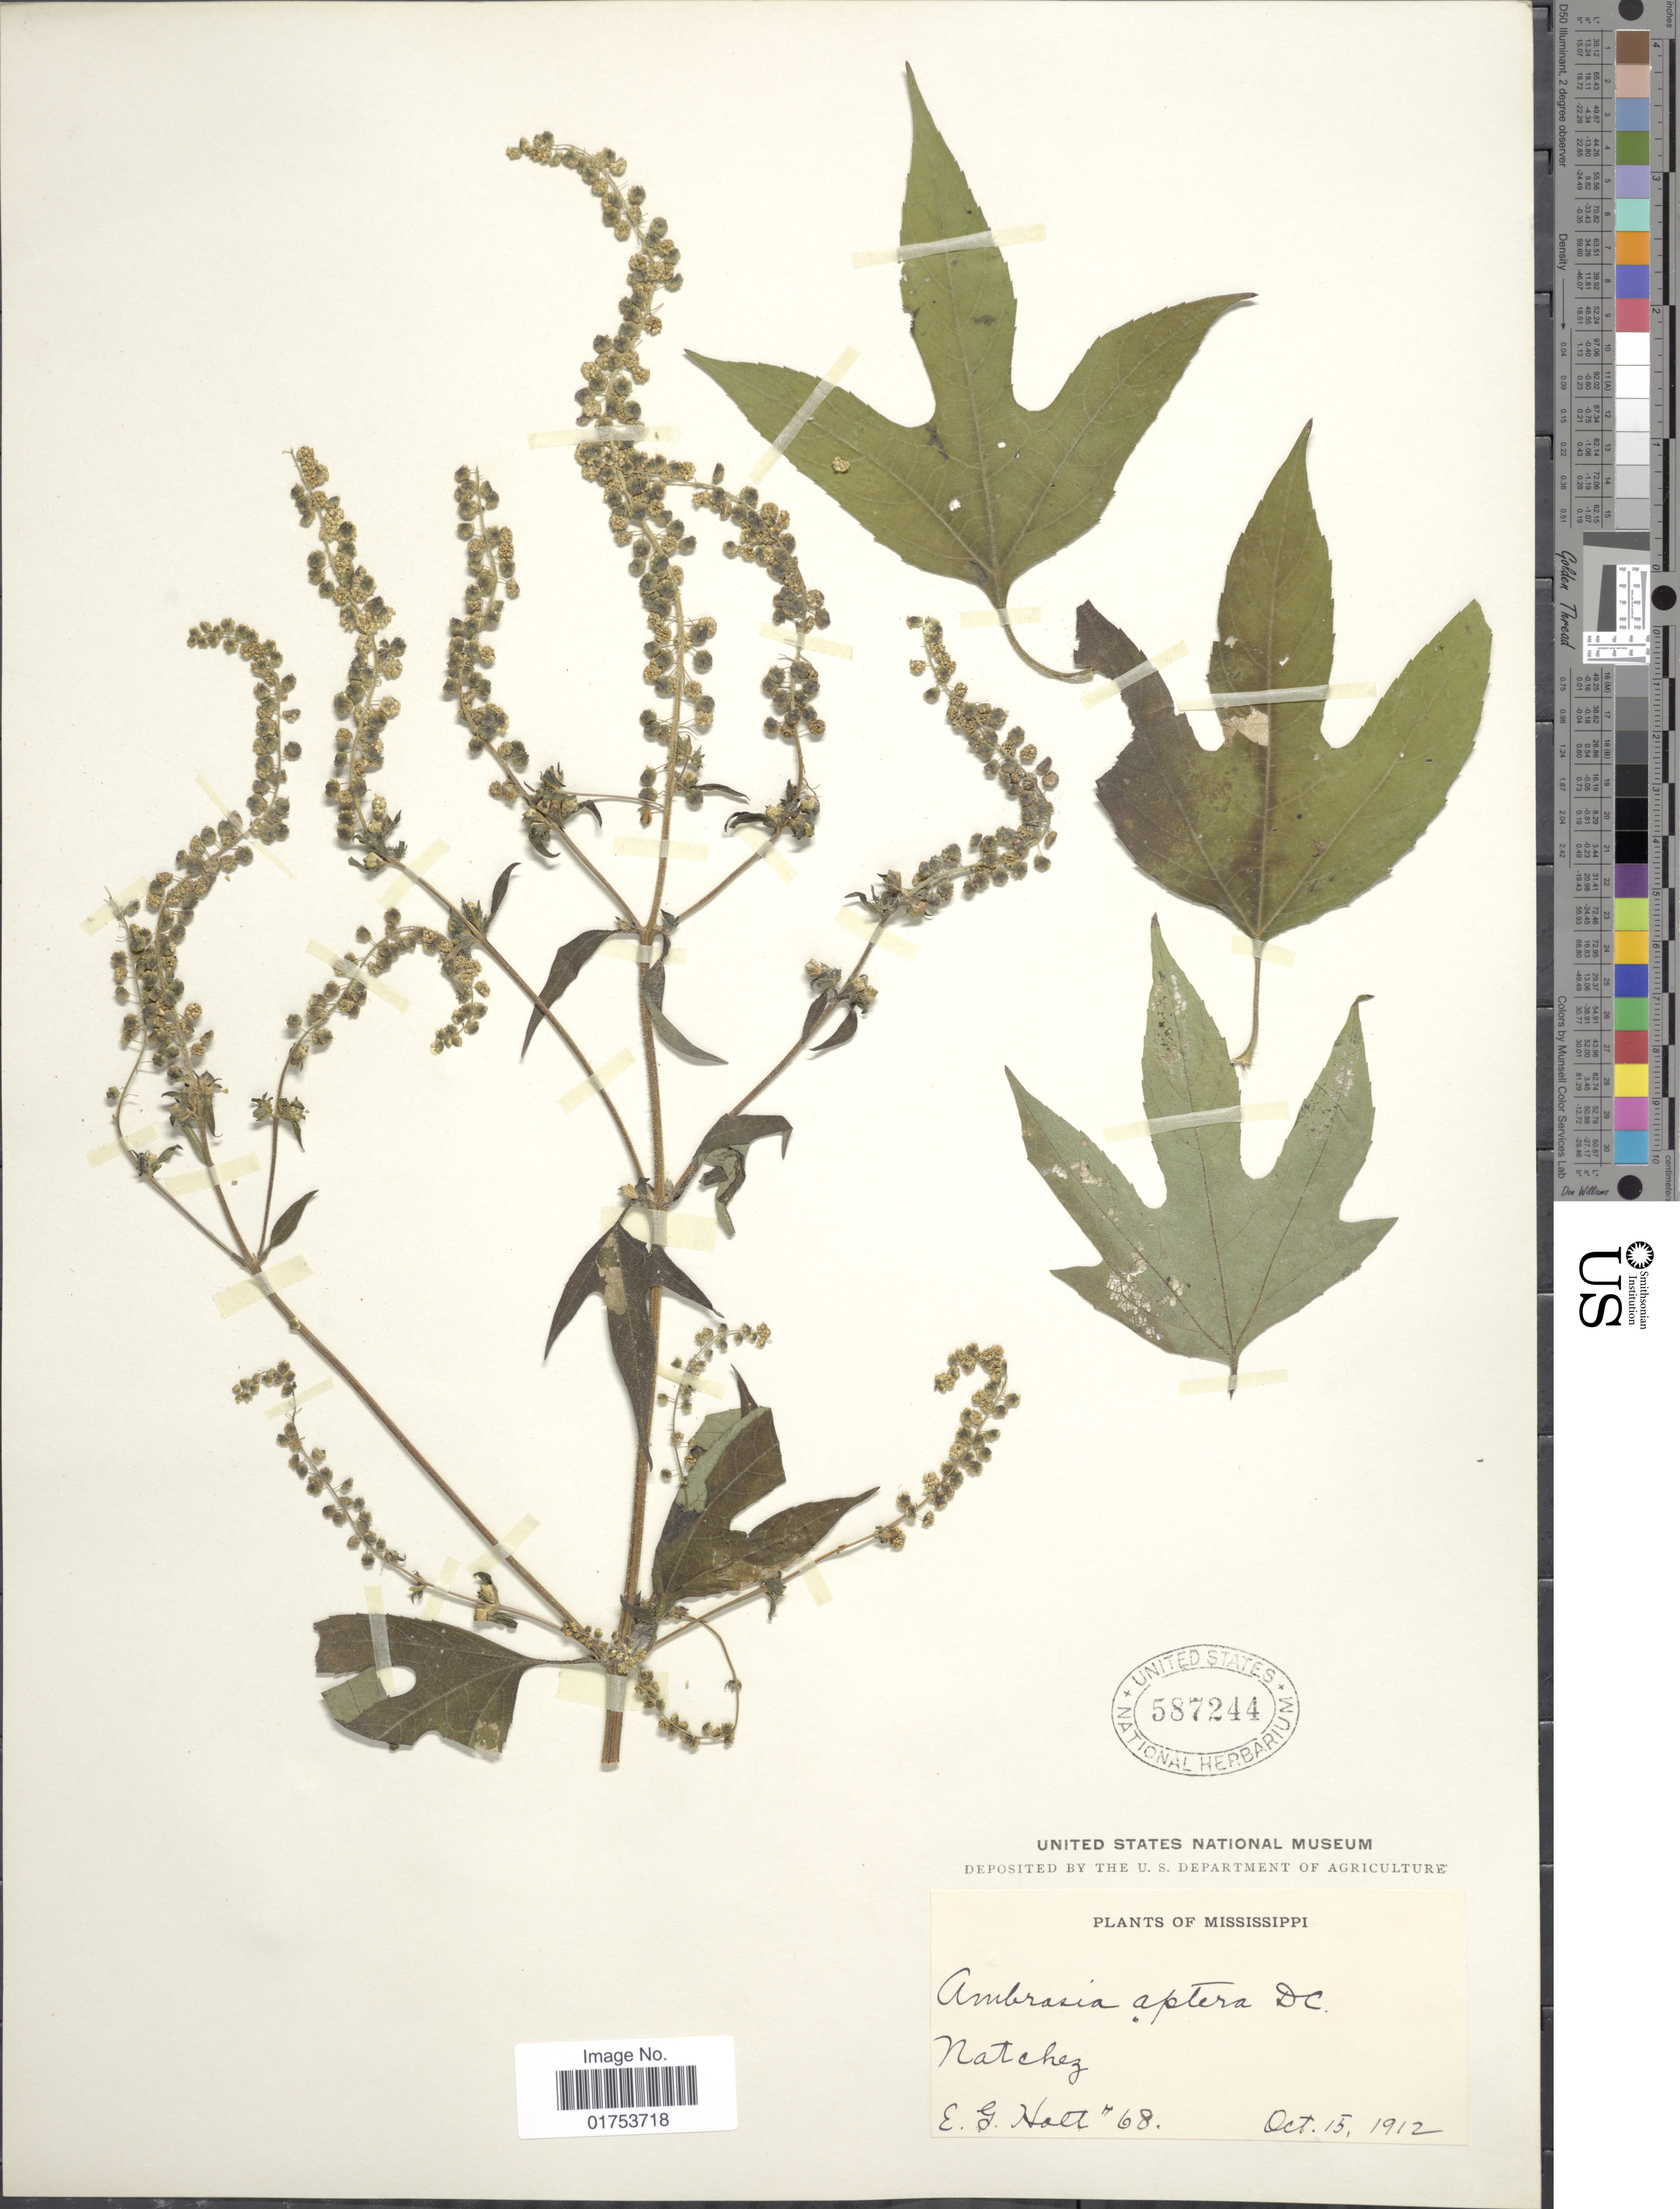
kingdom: Plantae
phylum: Tracheophyta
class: Magnoliopsida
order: Asterales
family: Asteraceae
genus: Ambrosia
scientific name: Ambrosia trifida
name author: L.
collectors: E. G. Holt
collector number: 68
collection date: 1912-10-15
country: United States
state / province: Mississippi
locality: Natchez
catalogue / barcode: US 587244